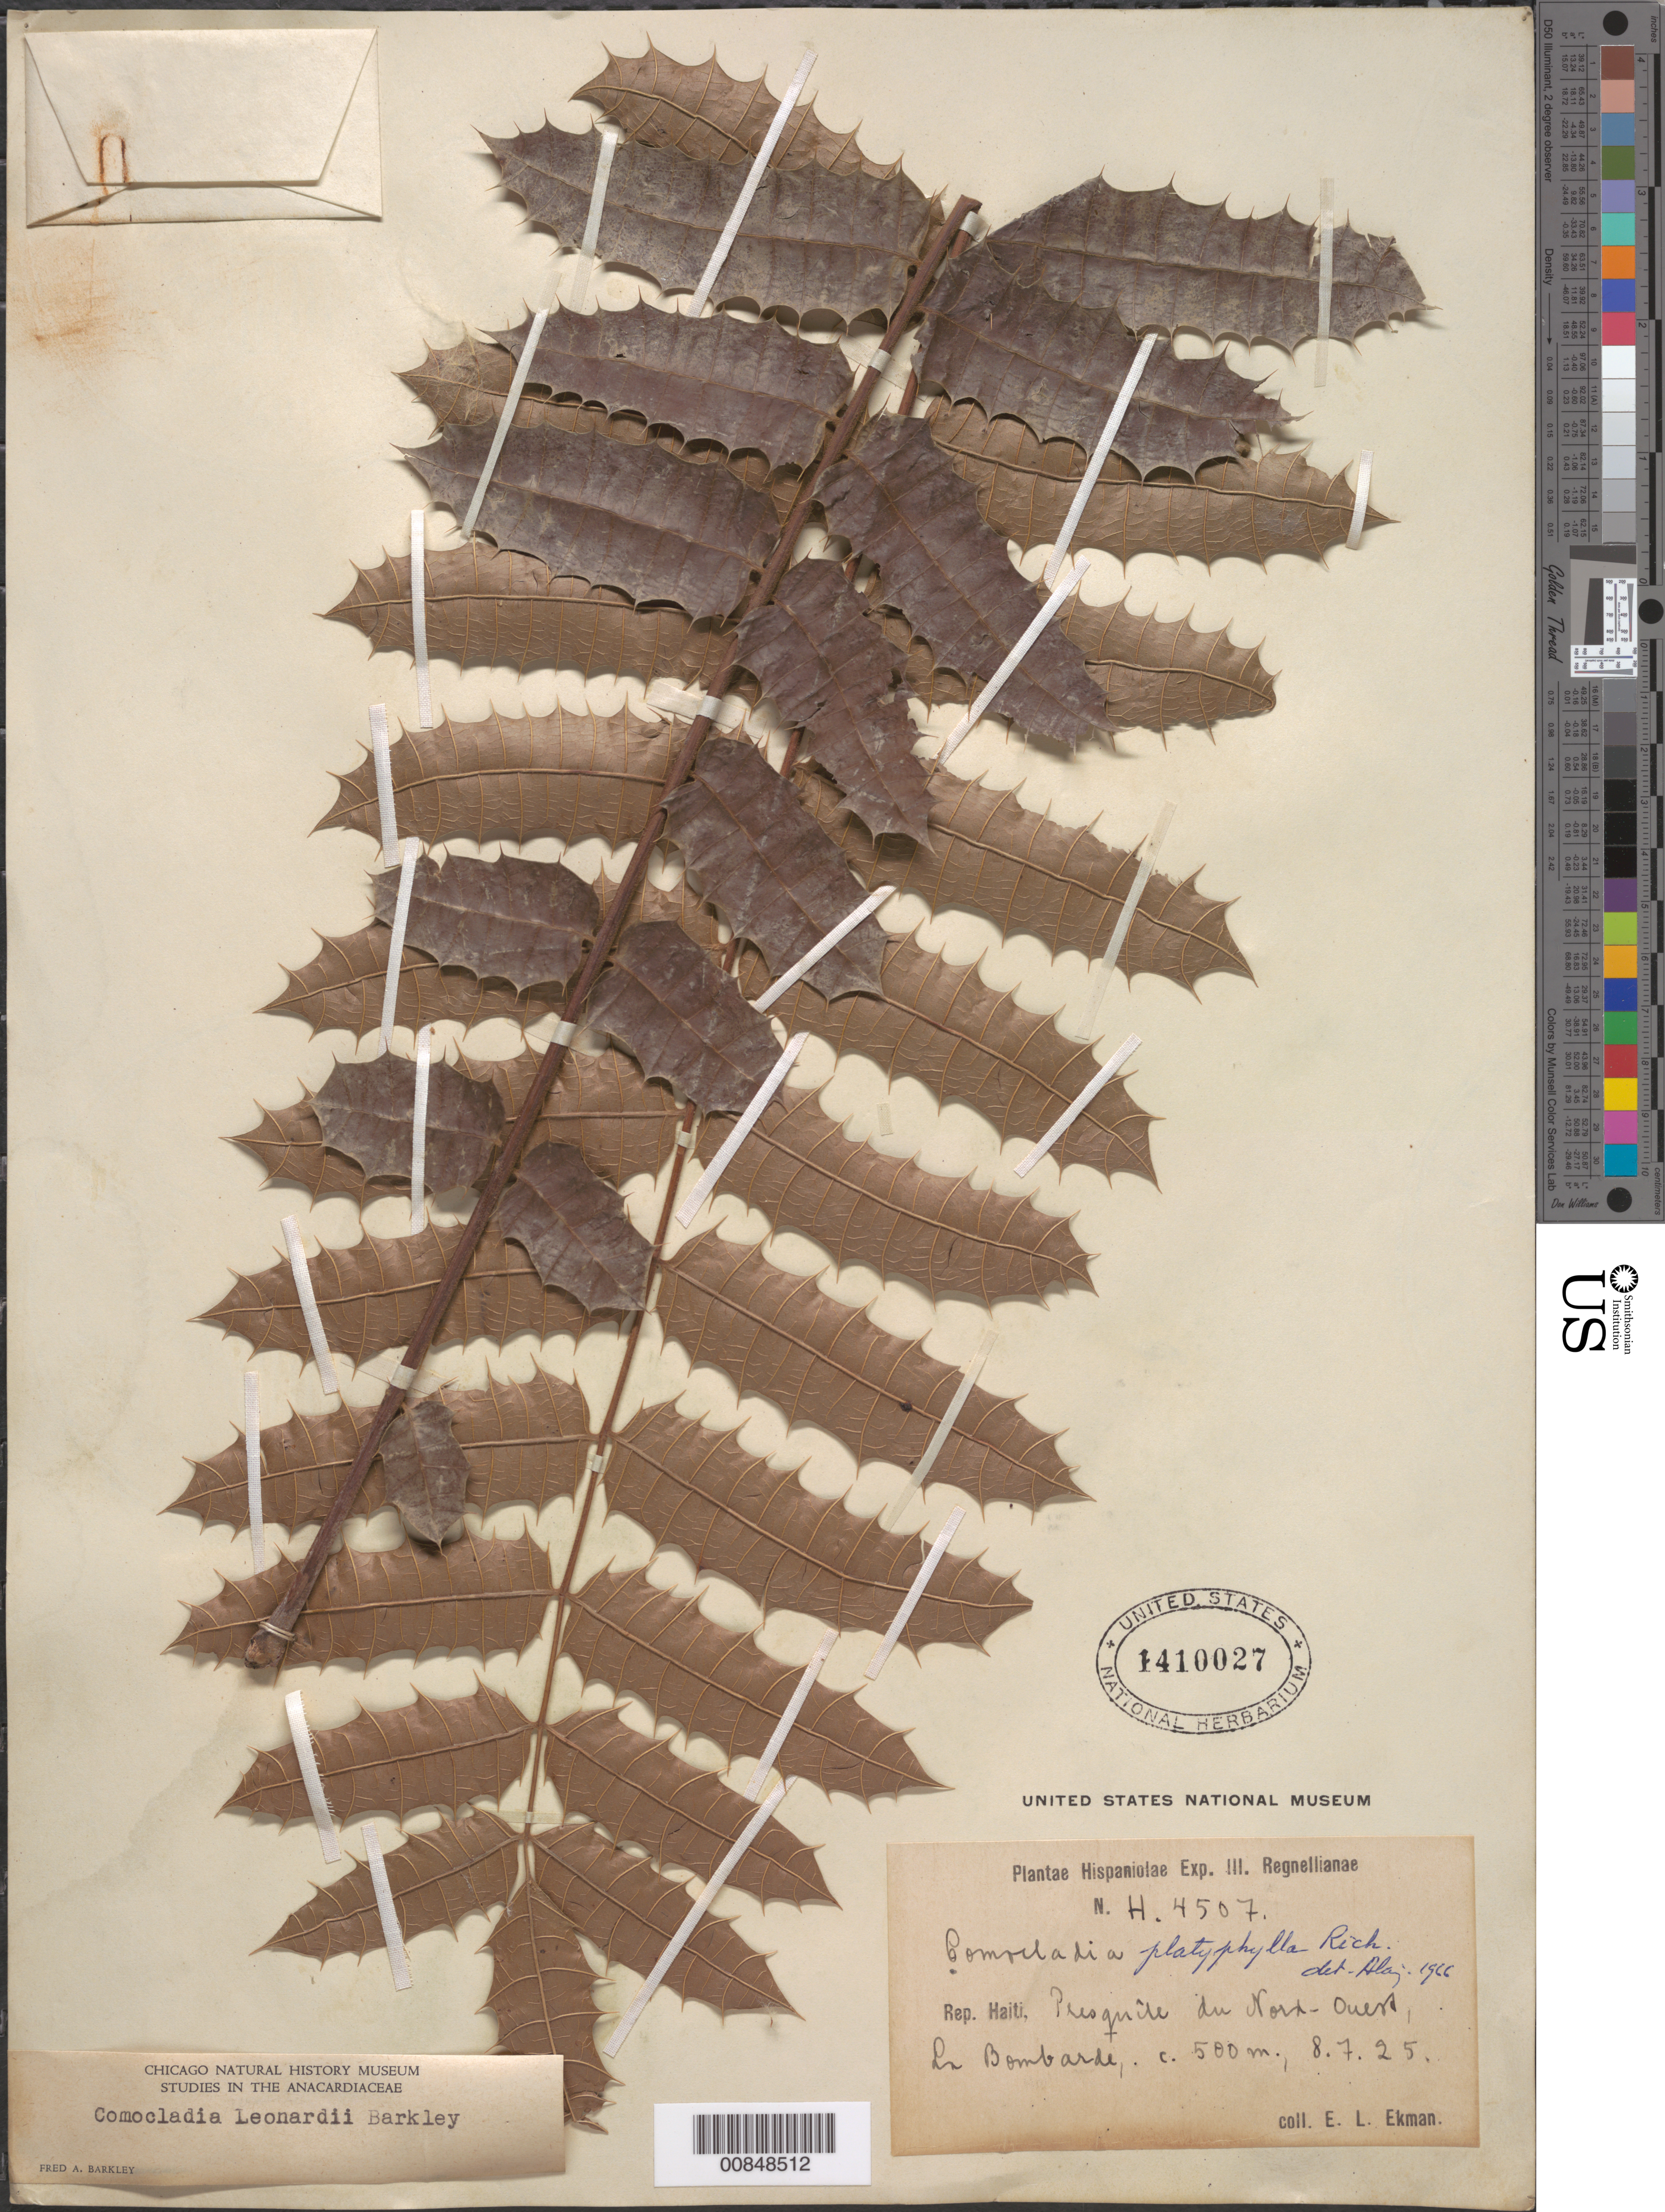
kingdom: Plantae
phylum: Tracheophyta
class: Magnoliopsida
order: Sapindales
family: Anacardiaceae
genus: Comocladia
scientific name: Comocladia platyphylla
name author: A. Rich. ex Griseb.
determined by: Liogier, Alain H.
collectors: E. L. Ekman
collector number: H 4507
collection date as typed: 08 Jul 1925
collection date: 1925-07-08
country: Haiti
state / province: Nord-Ouest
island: Hispaniola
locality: La Bombarde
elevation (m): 500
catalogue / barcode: US 1410027